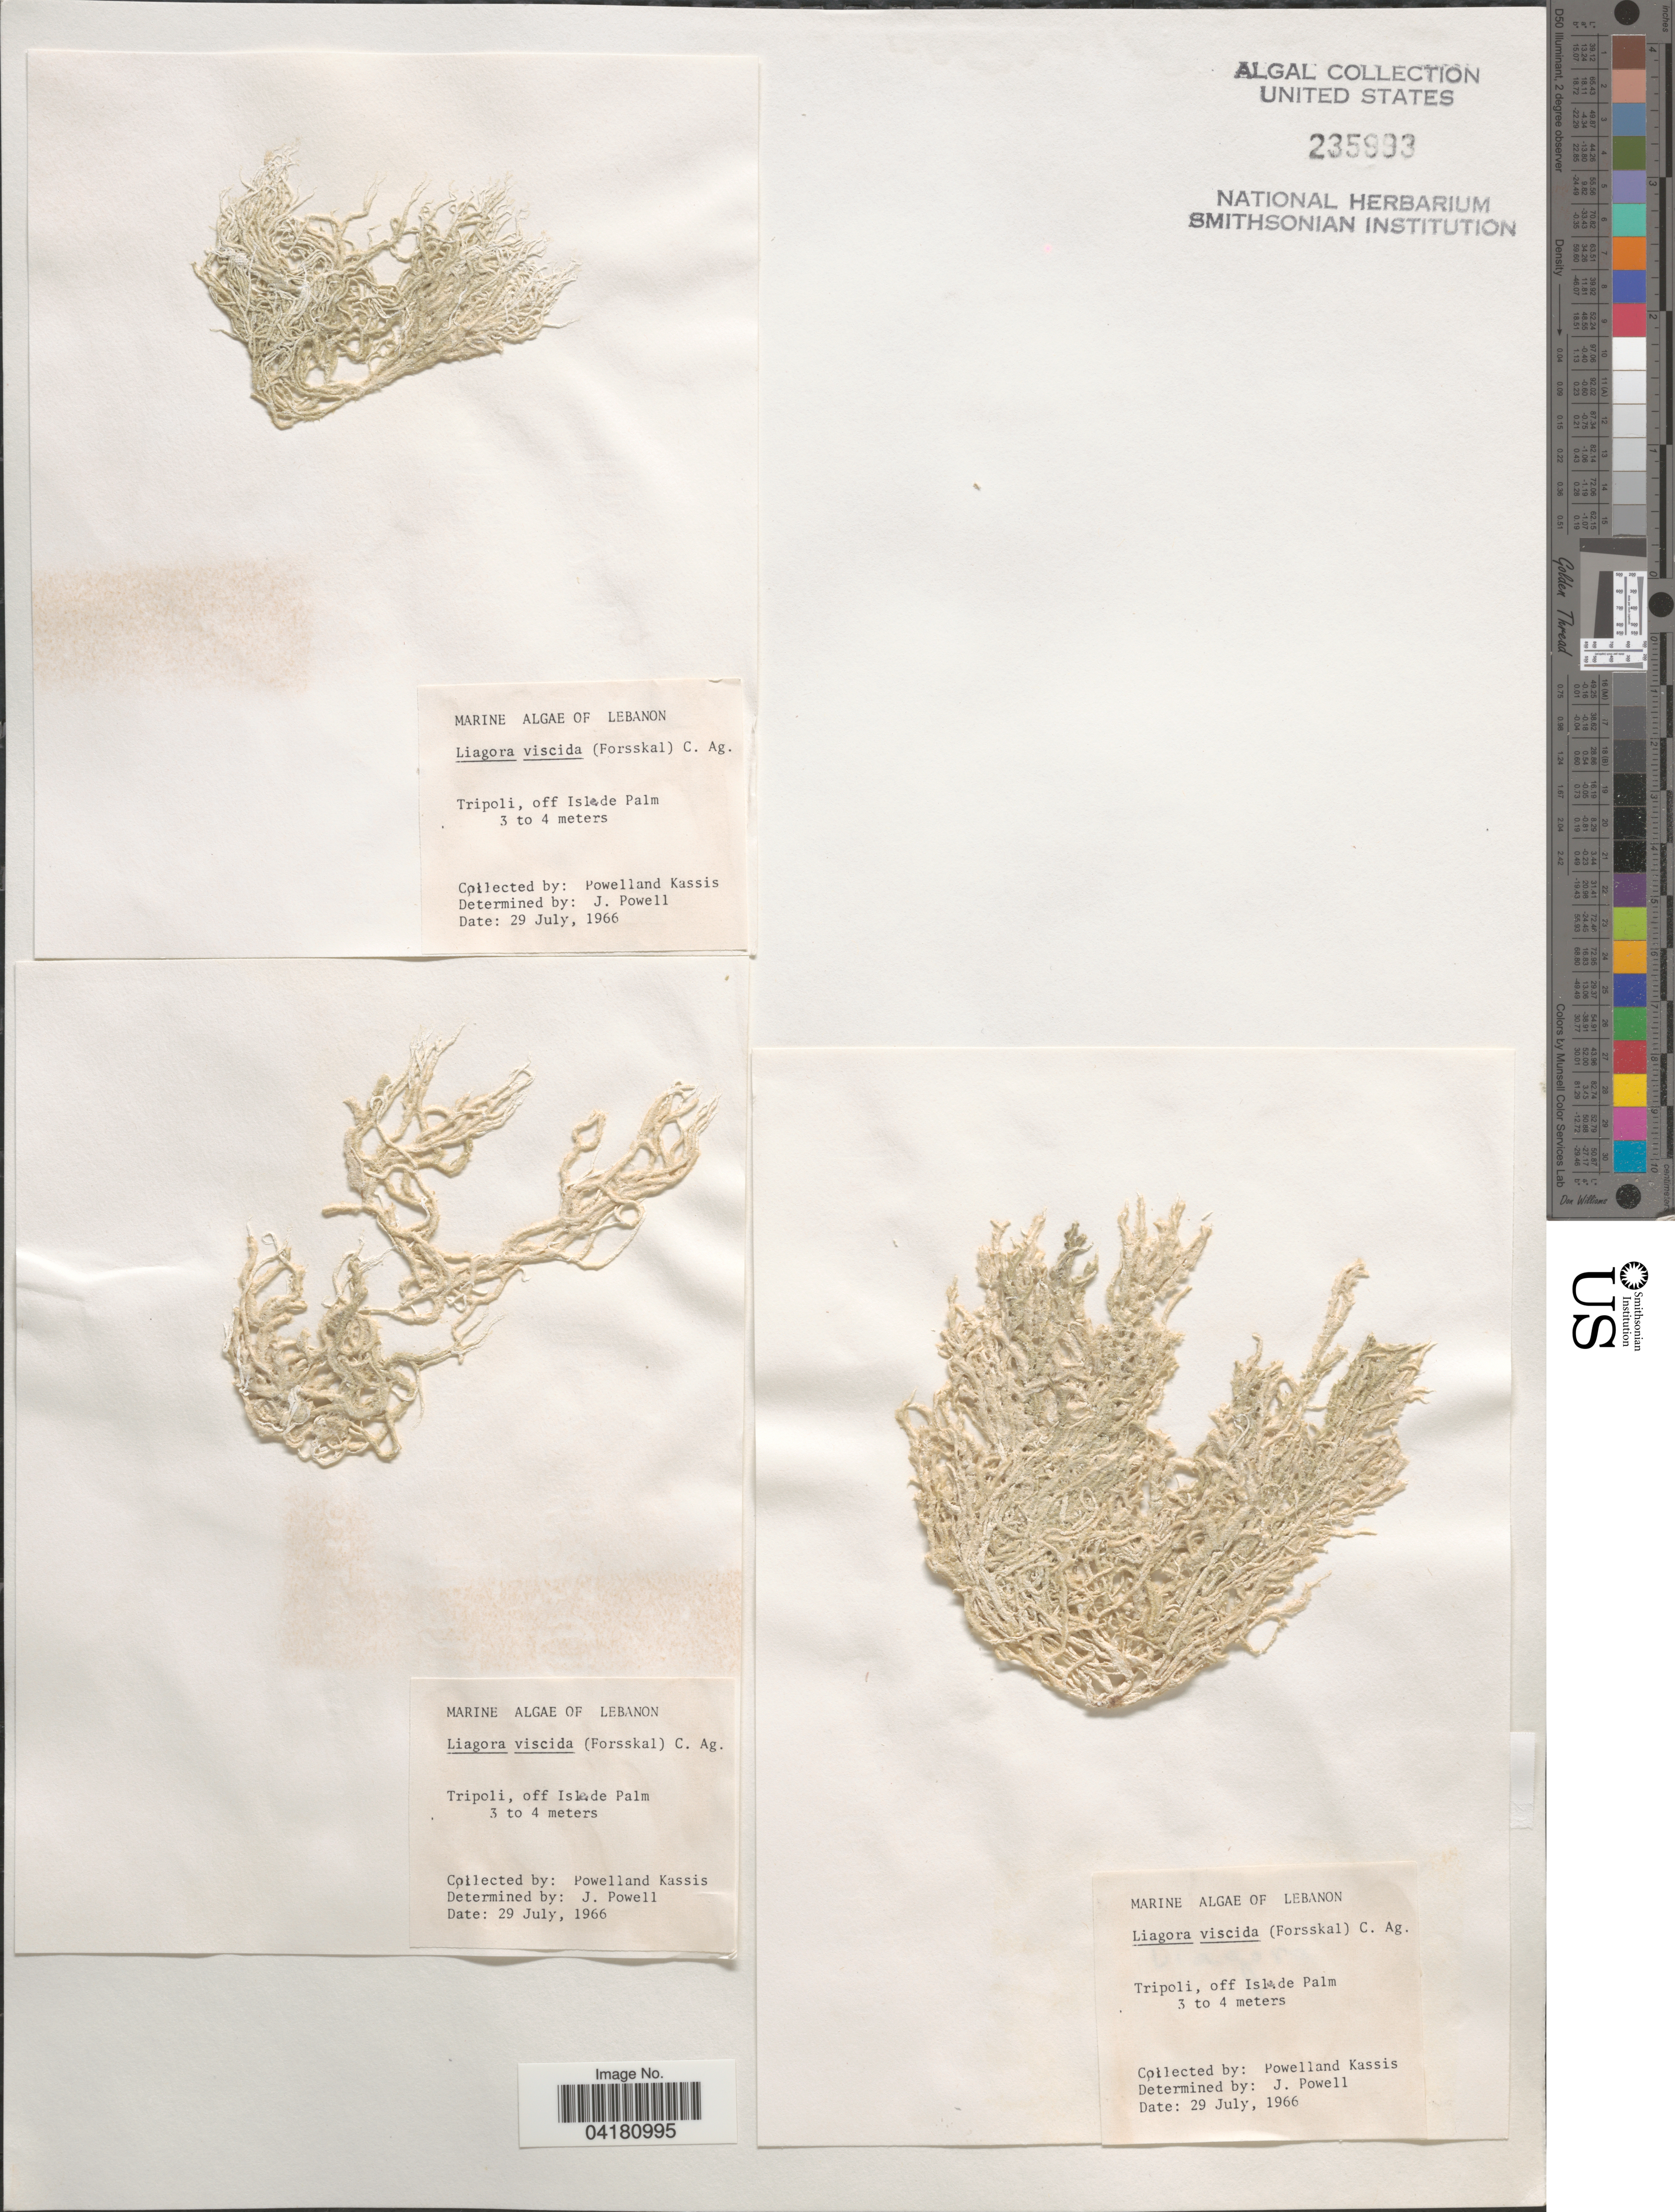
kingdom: Plantae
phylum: Rhodophyta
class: Florideophyceae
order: Nemaliales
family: Liagoraceae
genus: Liagora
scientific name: Liagora viscida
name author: (Forssk.) C. Agardh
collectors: -. Powell & Kassis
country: Lebanon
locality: Tripoli, off Isle de Palm.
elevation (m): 3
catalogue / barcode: US 235993